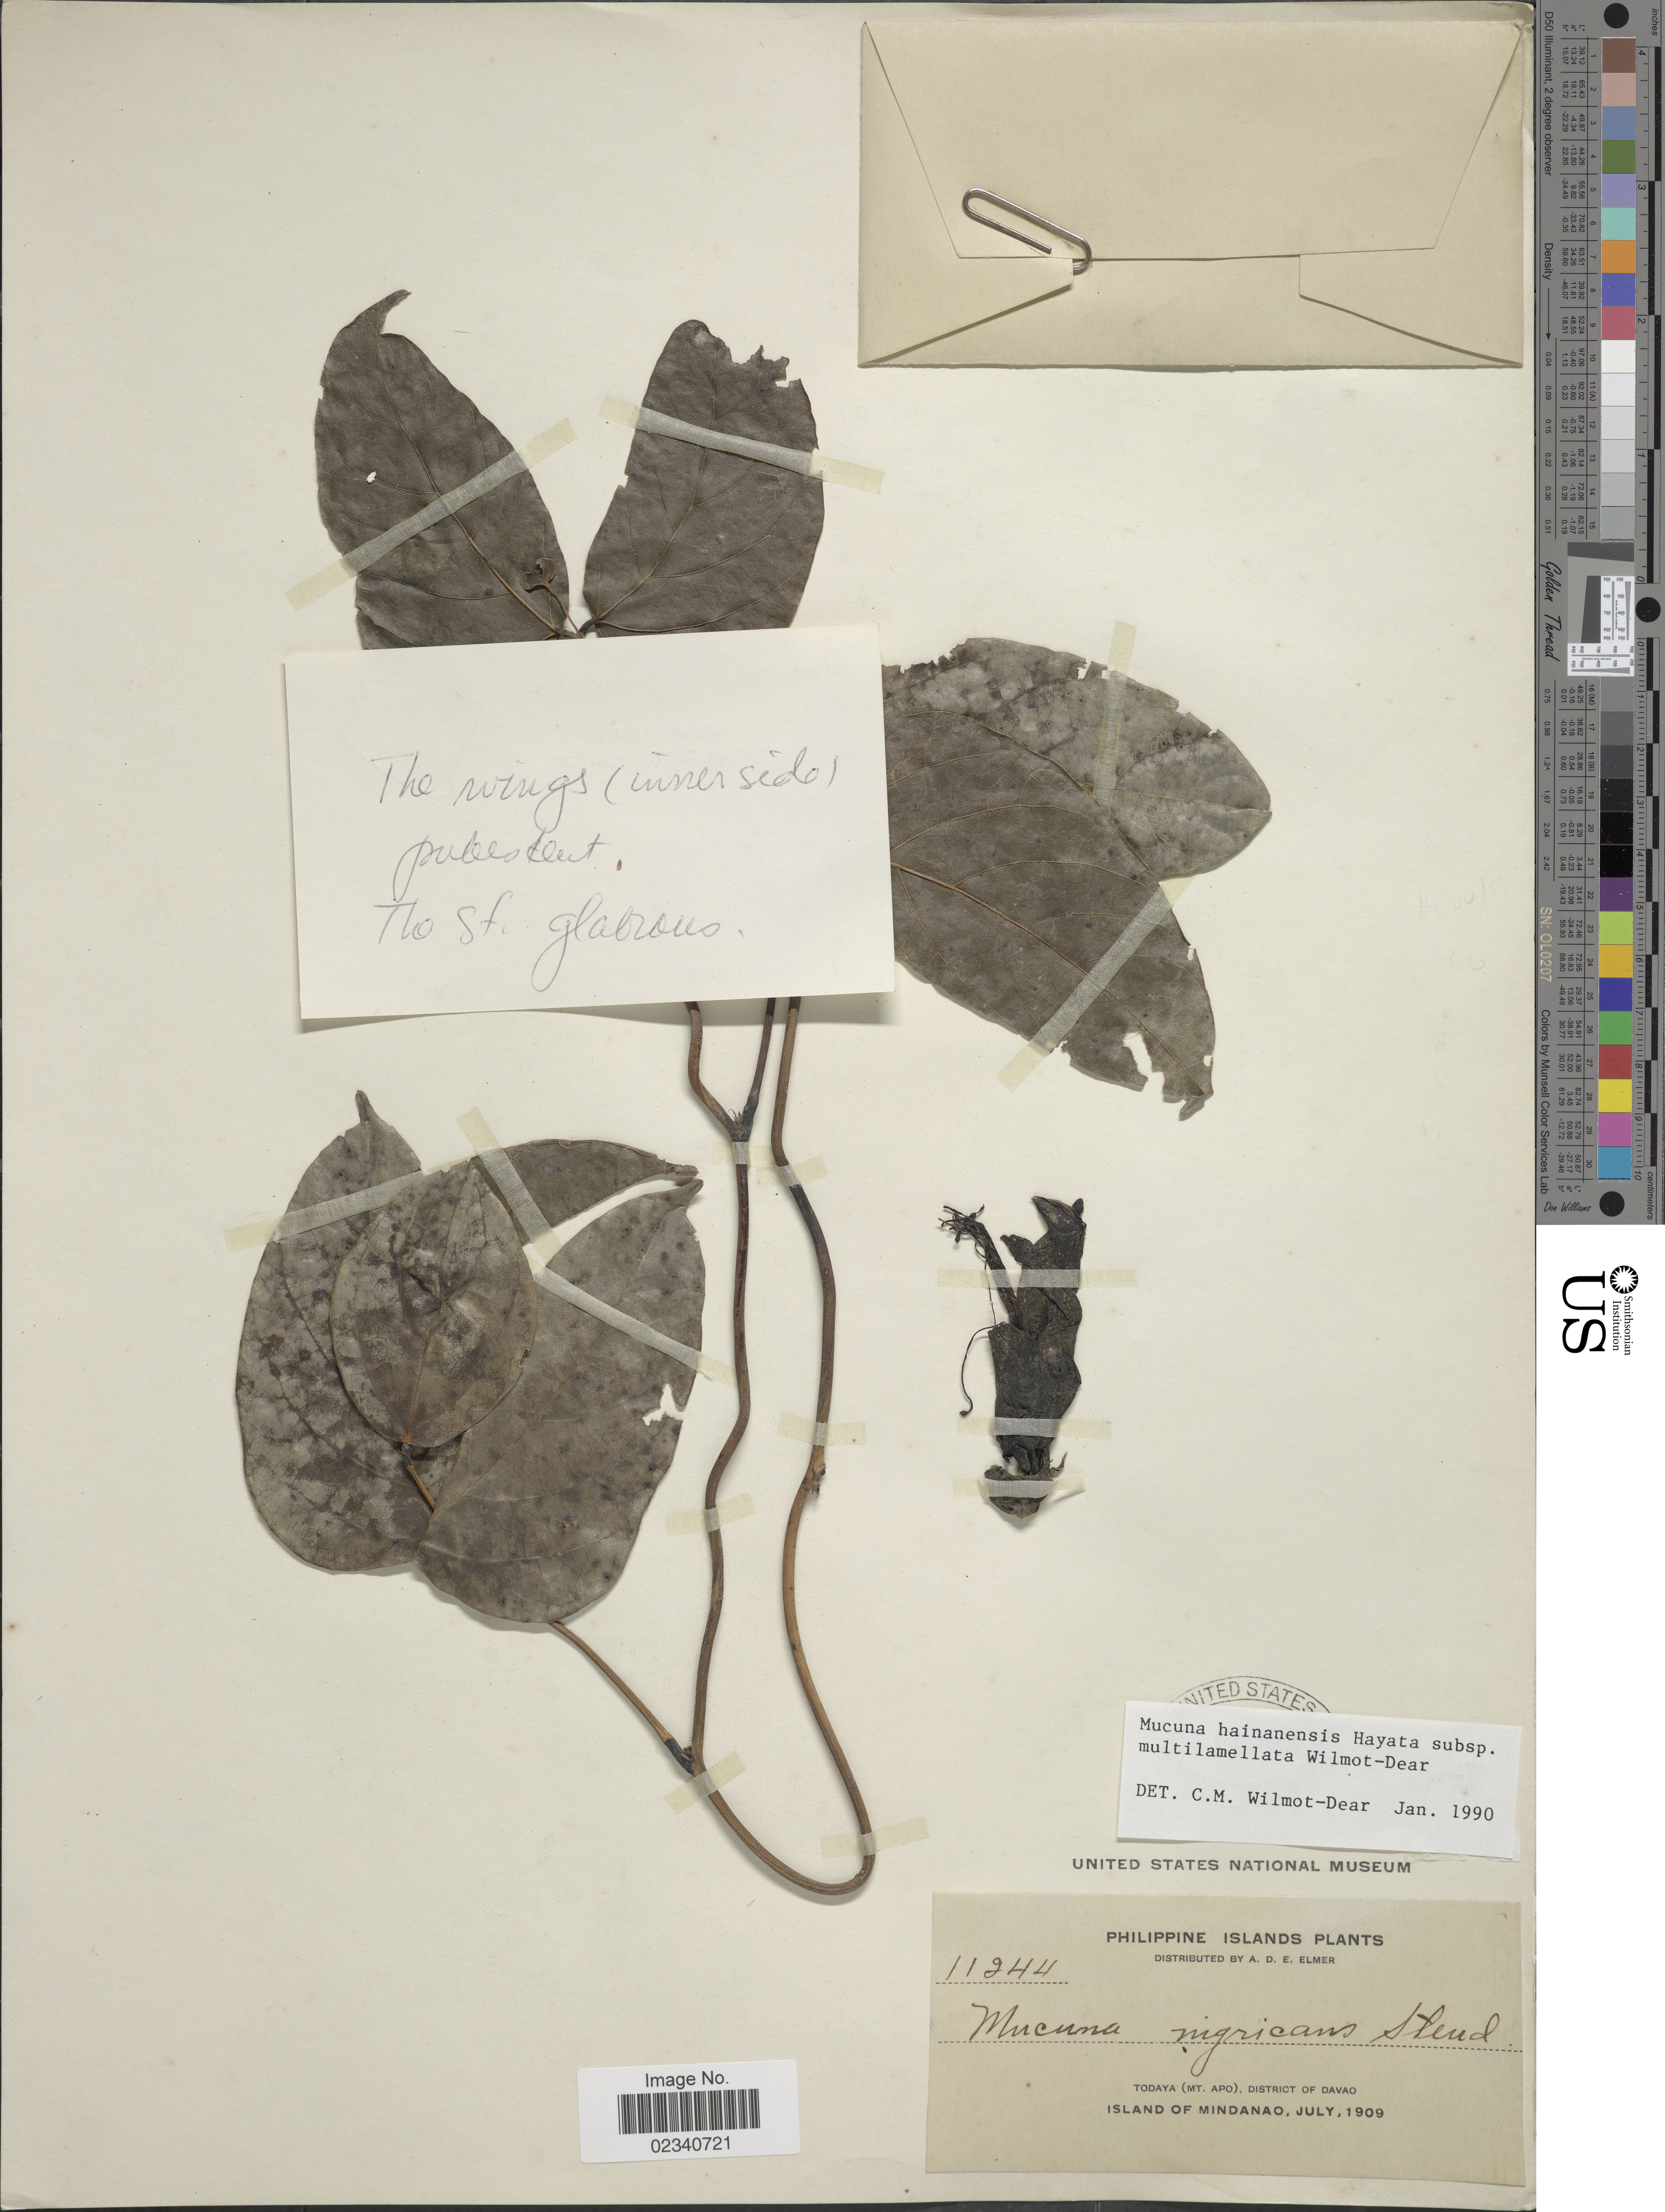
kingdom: Plantae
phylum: Tracheophyta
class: Magnoliopsida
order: Fabales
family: Fabaceae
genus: Mucuna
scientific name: Mucuna hainanensis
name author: Hayata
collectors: A. D. E. Elmer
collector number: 11244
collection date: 1909-07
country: Philippines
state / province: Davao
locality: Todayo (Mt. Apo), District of Davao. Island of Mindanao.